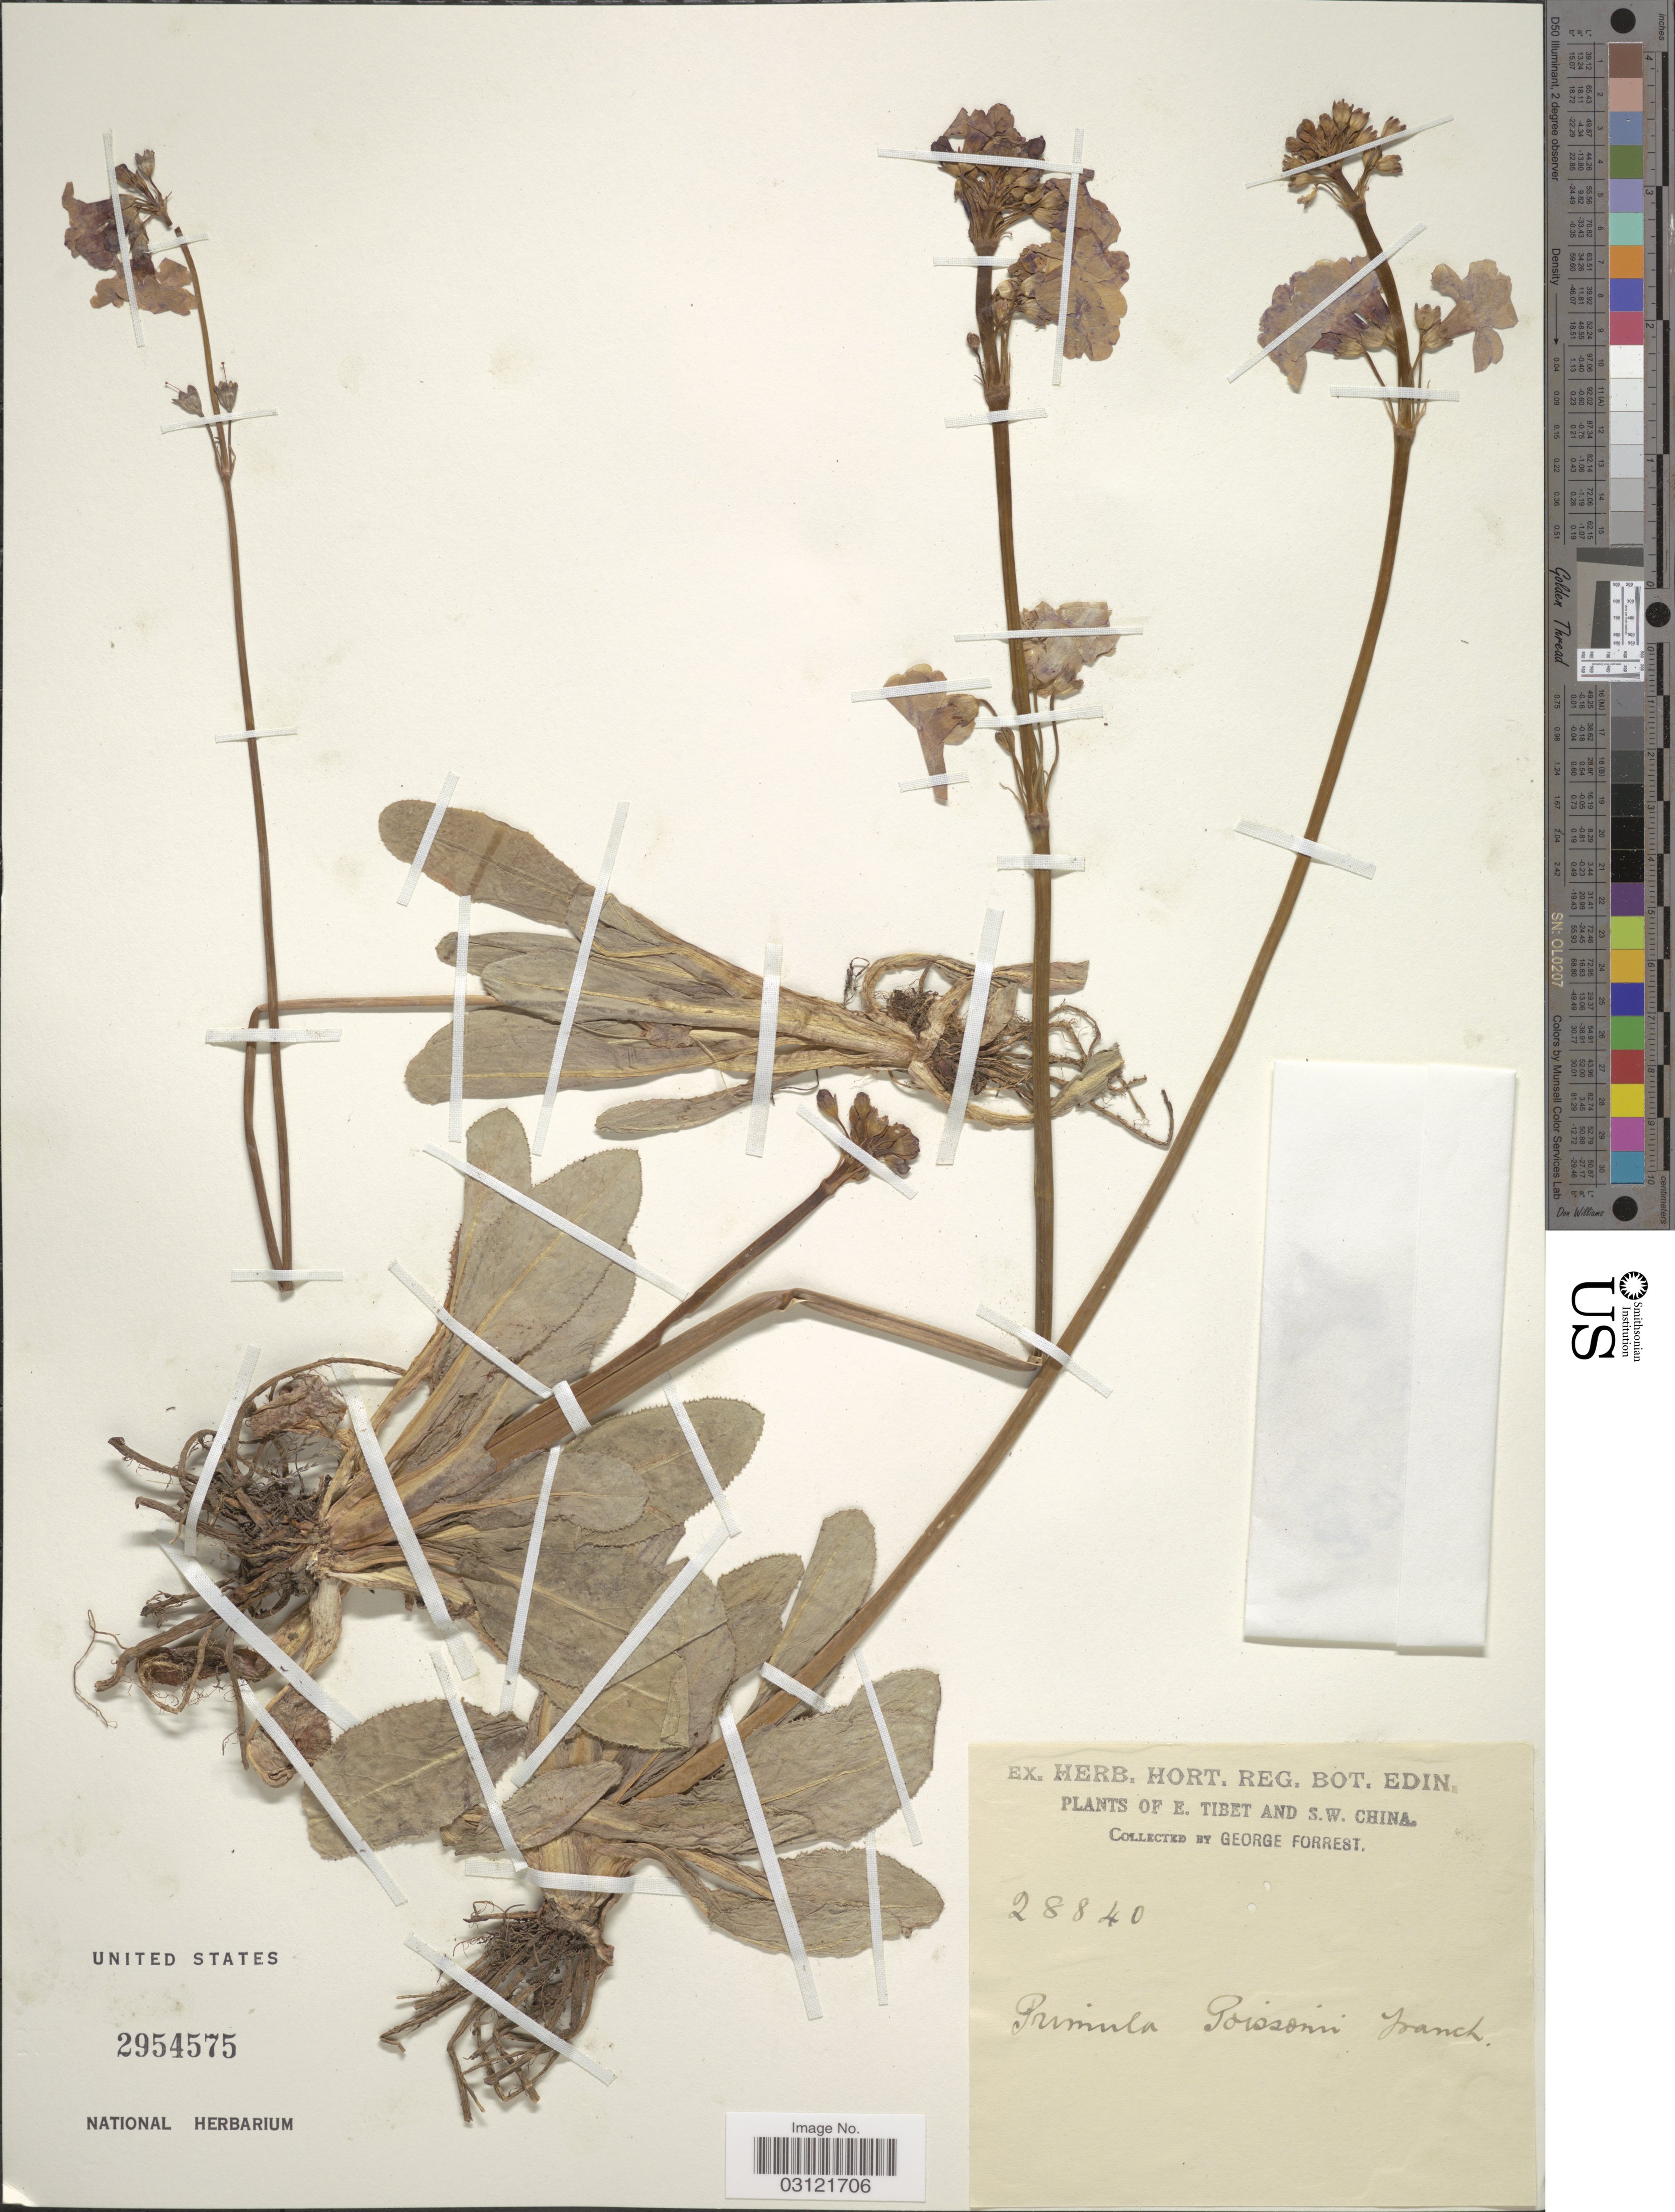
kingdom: Plantae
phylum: Tracheophyta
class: Magnoliopsida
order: Ericales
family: Primulaceae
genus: Primula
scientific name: Primula poissonii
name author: Franch.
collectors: G. Forrest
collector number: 28840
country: China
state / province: Xizang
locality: E. Tibet and S.W. China.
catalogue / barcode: US 2954575